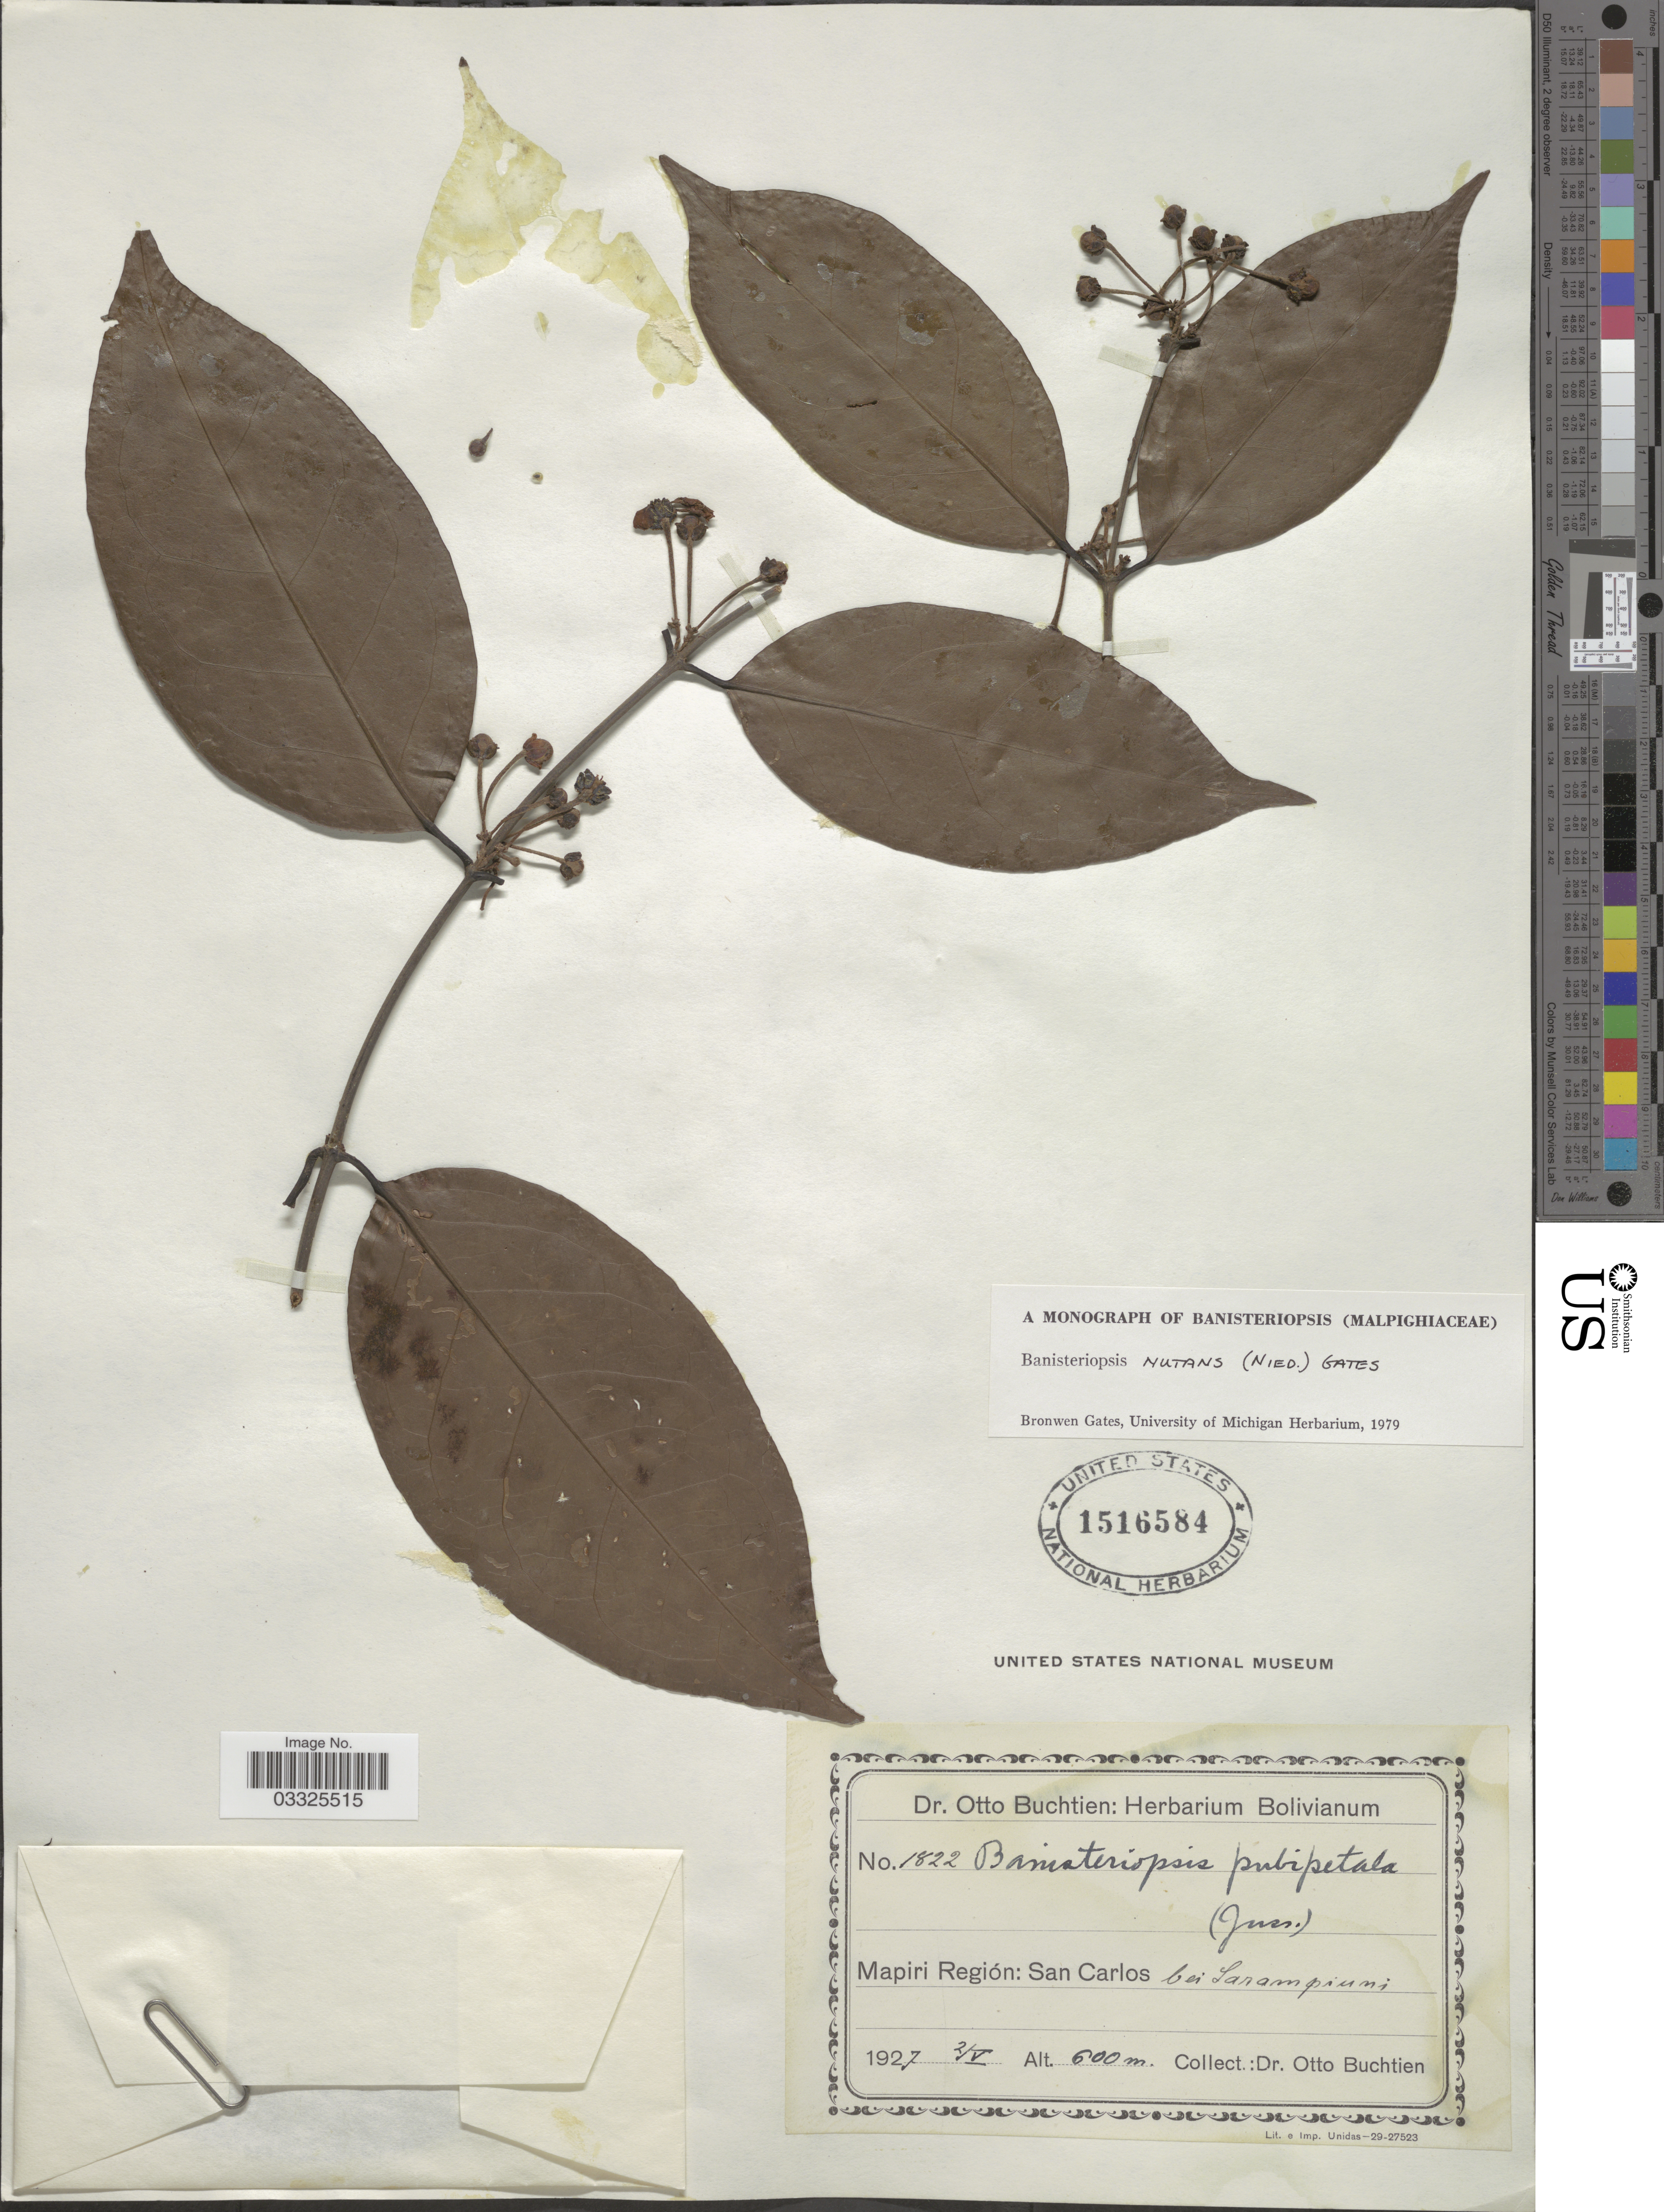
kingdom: Plantae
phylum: Tracheophyta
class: Magnoliopsida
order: Malpighiales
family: Malpighiaceae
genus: Banisteriopsis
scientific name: Banisteriopsis nutans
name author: (Poepp. ex Nied.) B. Gates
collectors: O. Buchtien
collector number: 1822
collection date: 1927-05-02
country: Bolivia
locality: Mapiri Región: San Carlos bei Sarampiuni.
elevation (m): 600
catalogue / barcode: US 1516584